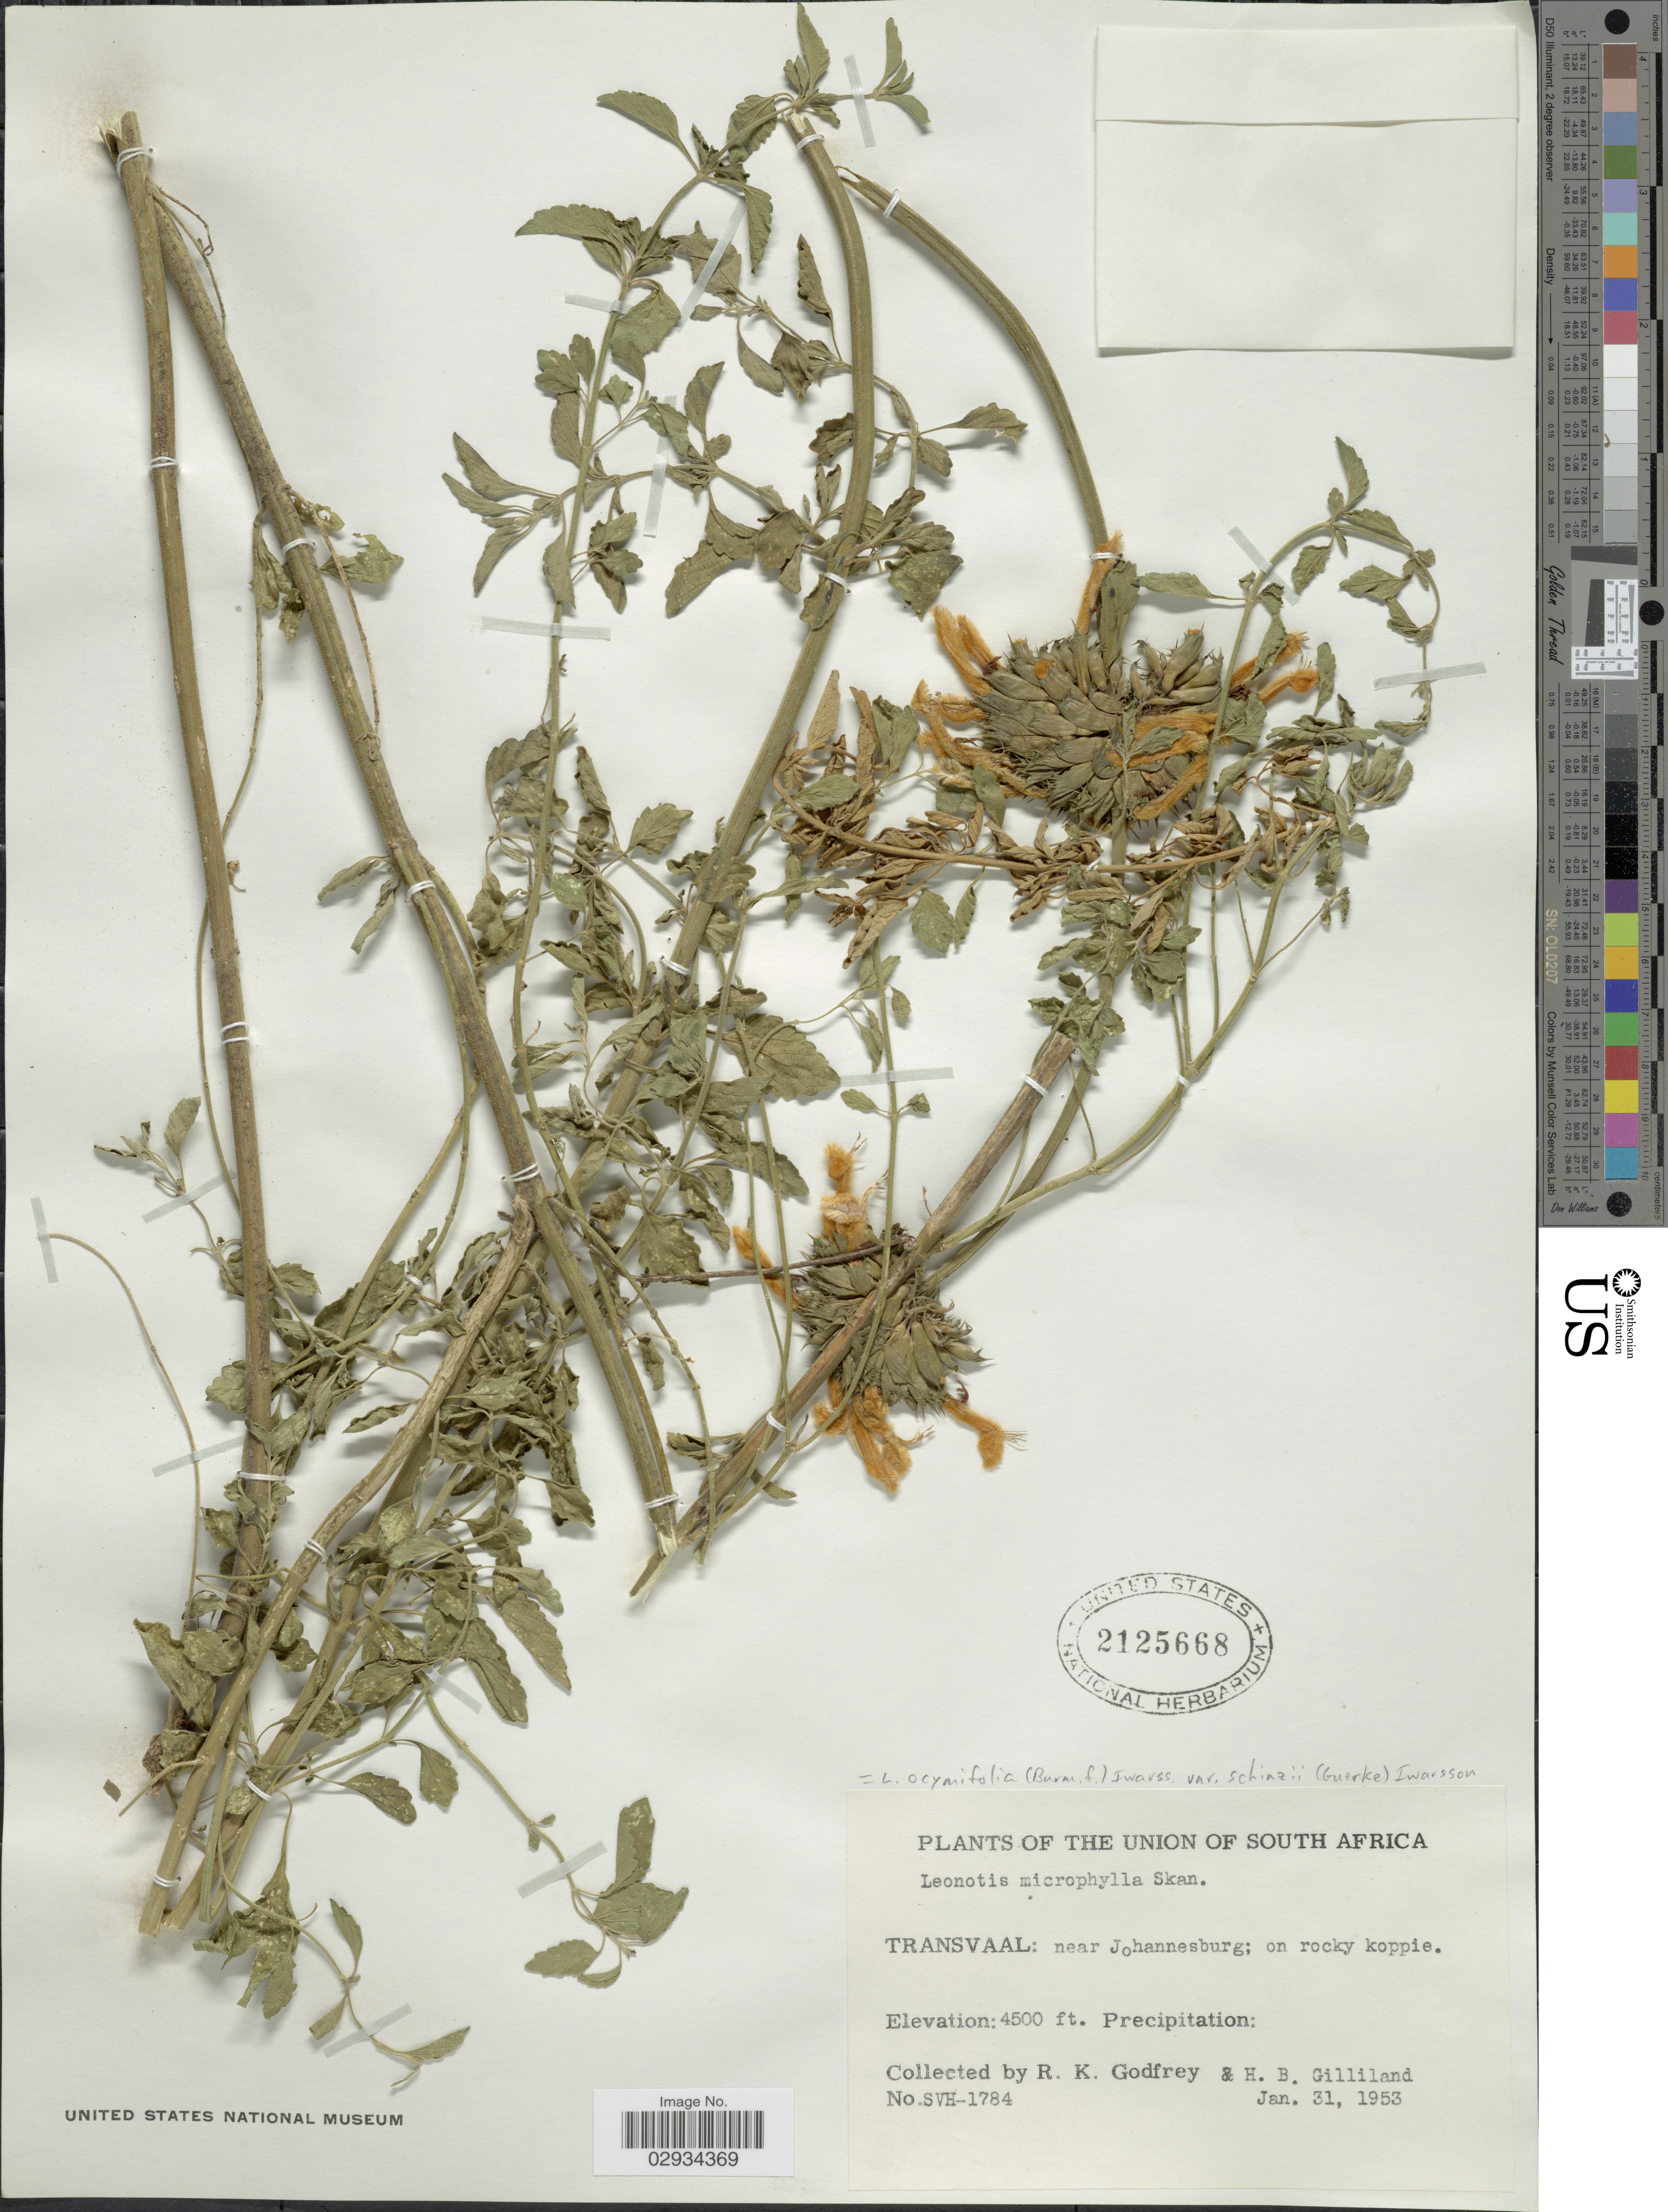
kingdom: Plantae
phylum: Tracheophyta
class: Magnoliopsida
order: Lamiales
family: Lamiaceae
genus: Leonotis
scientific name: Leonotis ocymifolia var. schinzii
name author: (Gürke) Iwarsson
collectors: R. K. Godfrey & H. Gilliland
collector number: SVH-1784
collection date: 1953-01-31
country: South Africa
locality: Union of South Africa. Transvaal: near Johannesburg; on rocky koppie.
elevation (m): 1372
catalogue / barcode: US 2125668